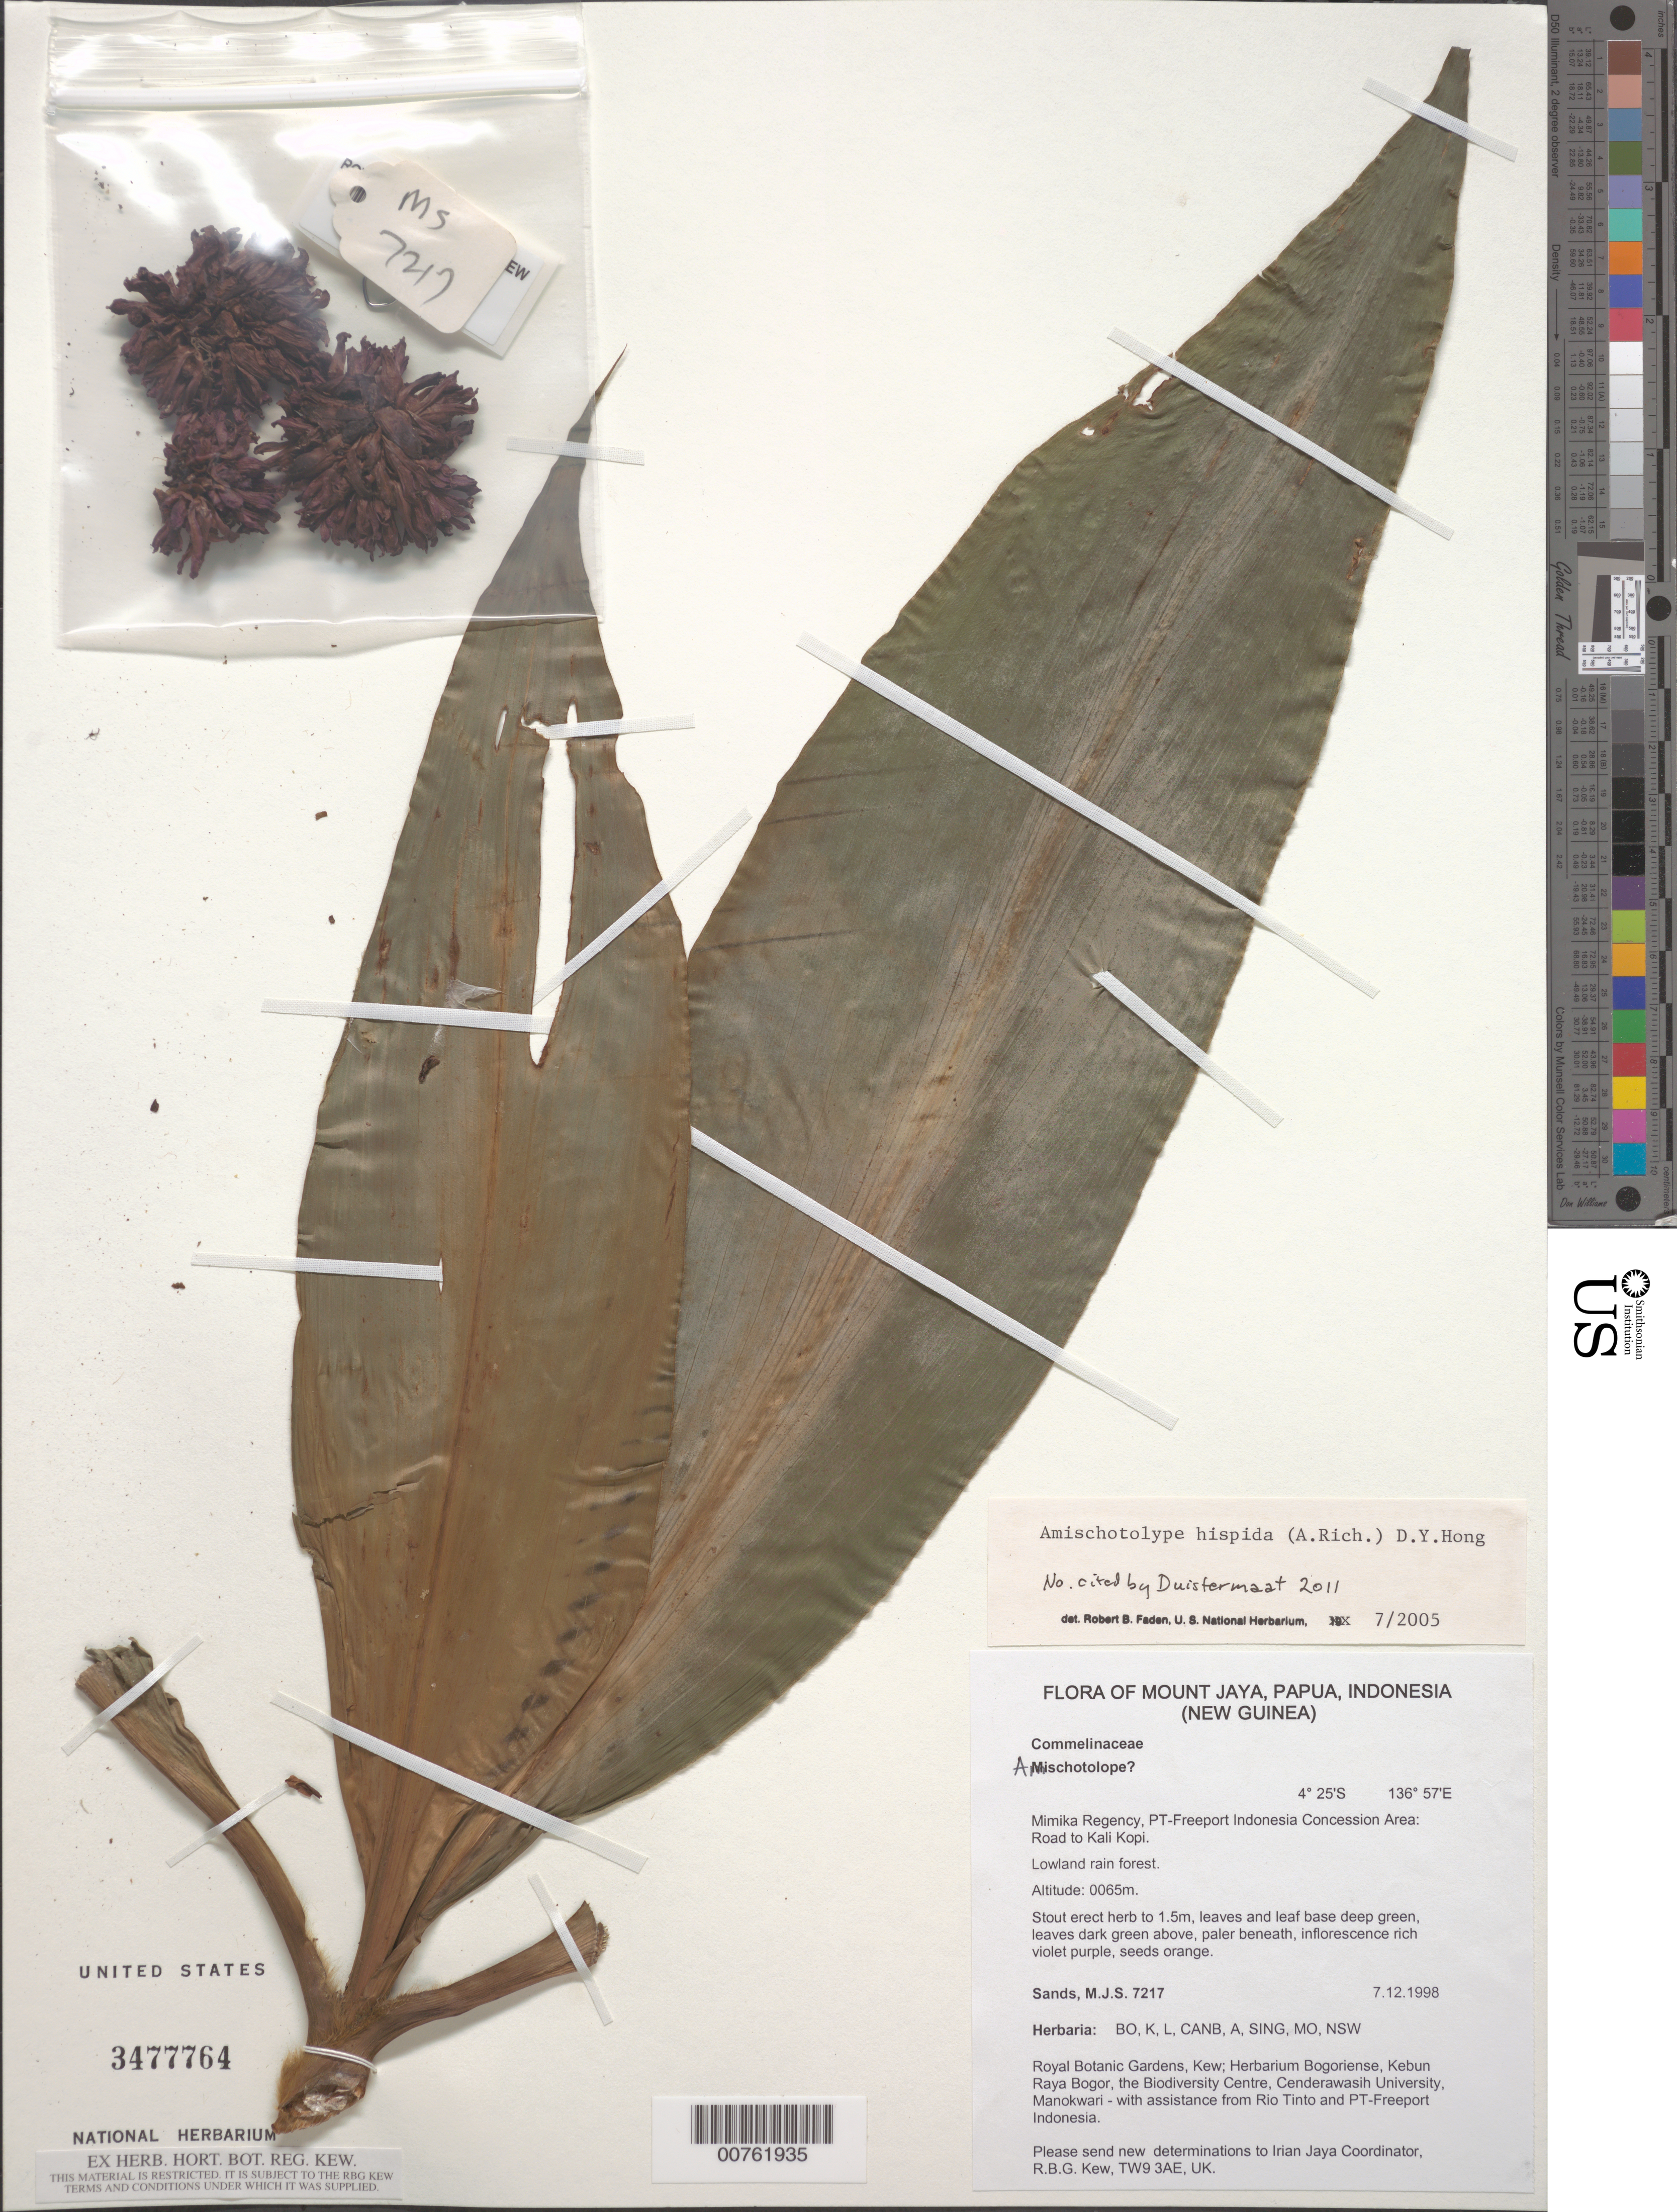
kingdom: Plantae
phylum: Tracheophyta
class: Liliopsida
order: Commelinales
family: Commelinaceae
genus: Amischotolype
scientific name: Amischotolype hispida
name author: (A. Rich.) D.Y. Hong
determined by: Faden, Robert B., (US), Smithsonian Institution - National Museum of Natural History (UNITED STATES)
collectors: M. Sands et al.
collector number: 7217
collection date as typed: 07 Dec 1998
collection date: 1998-12-07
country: Indonesia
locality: Mimika Regency, PT-Freeport Indonesia Concession Area: Road to Kali Kopi.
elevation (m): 65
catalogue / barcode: US 3477764